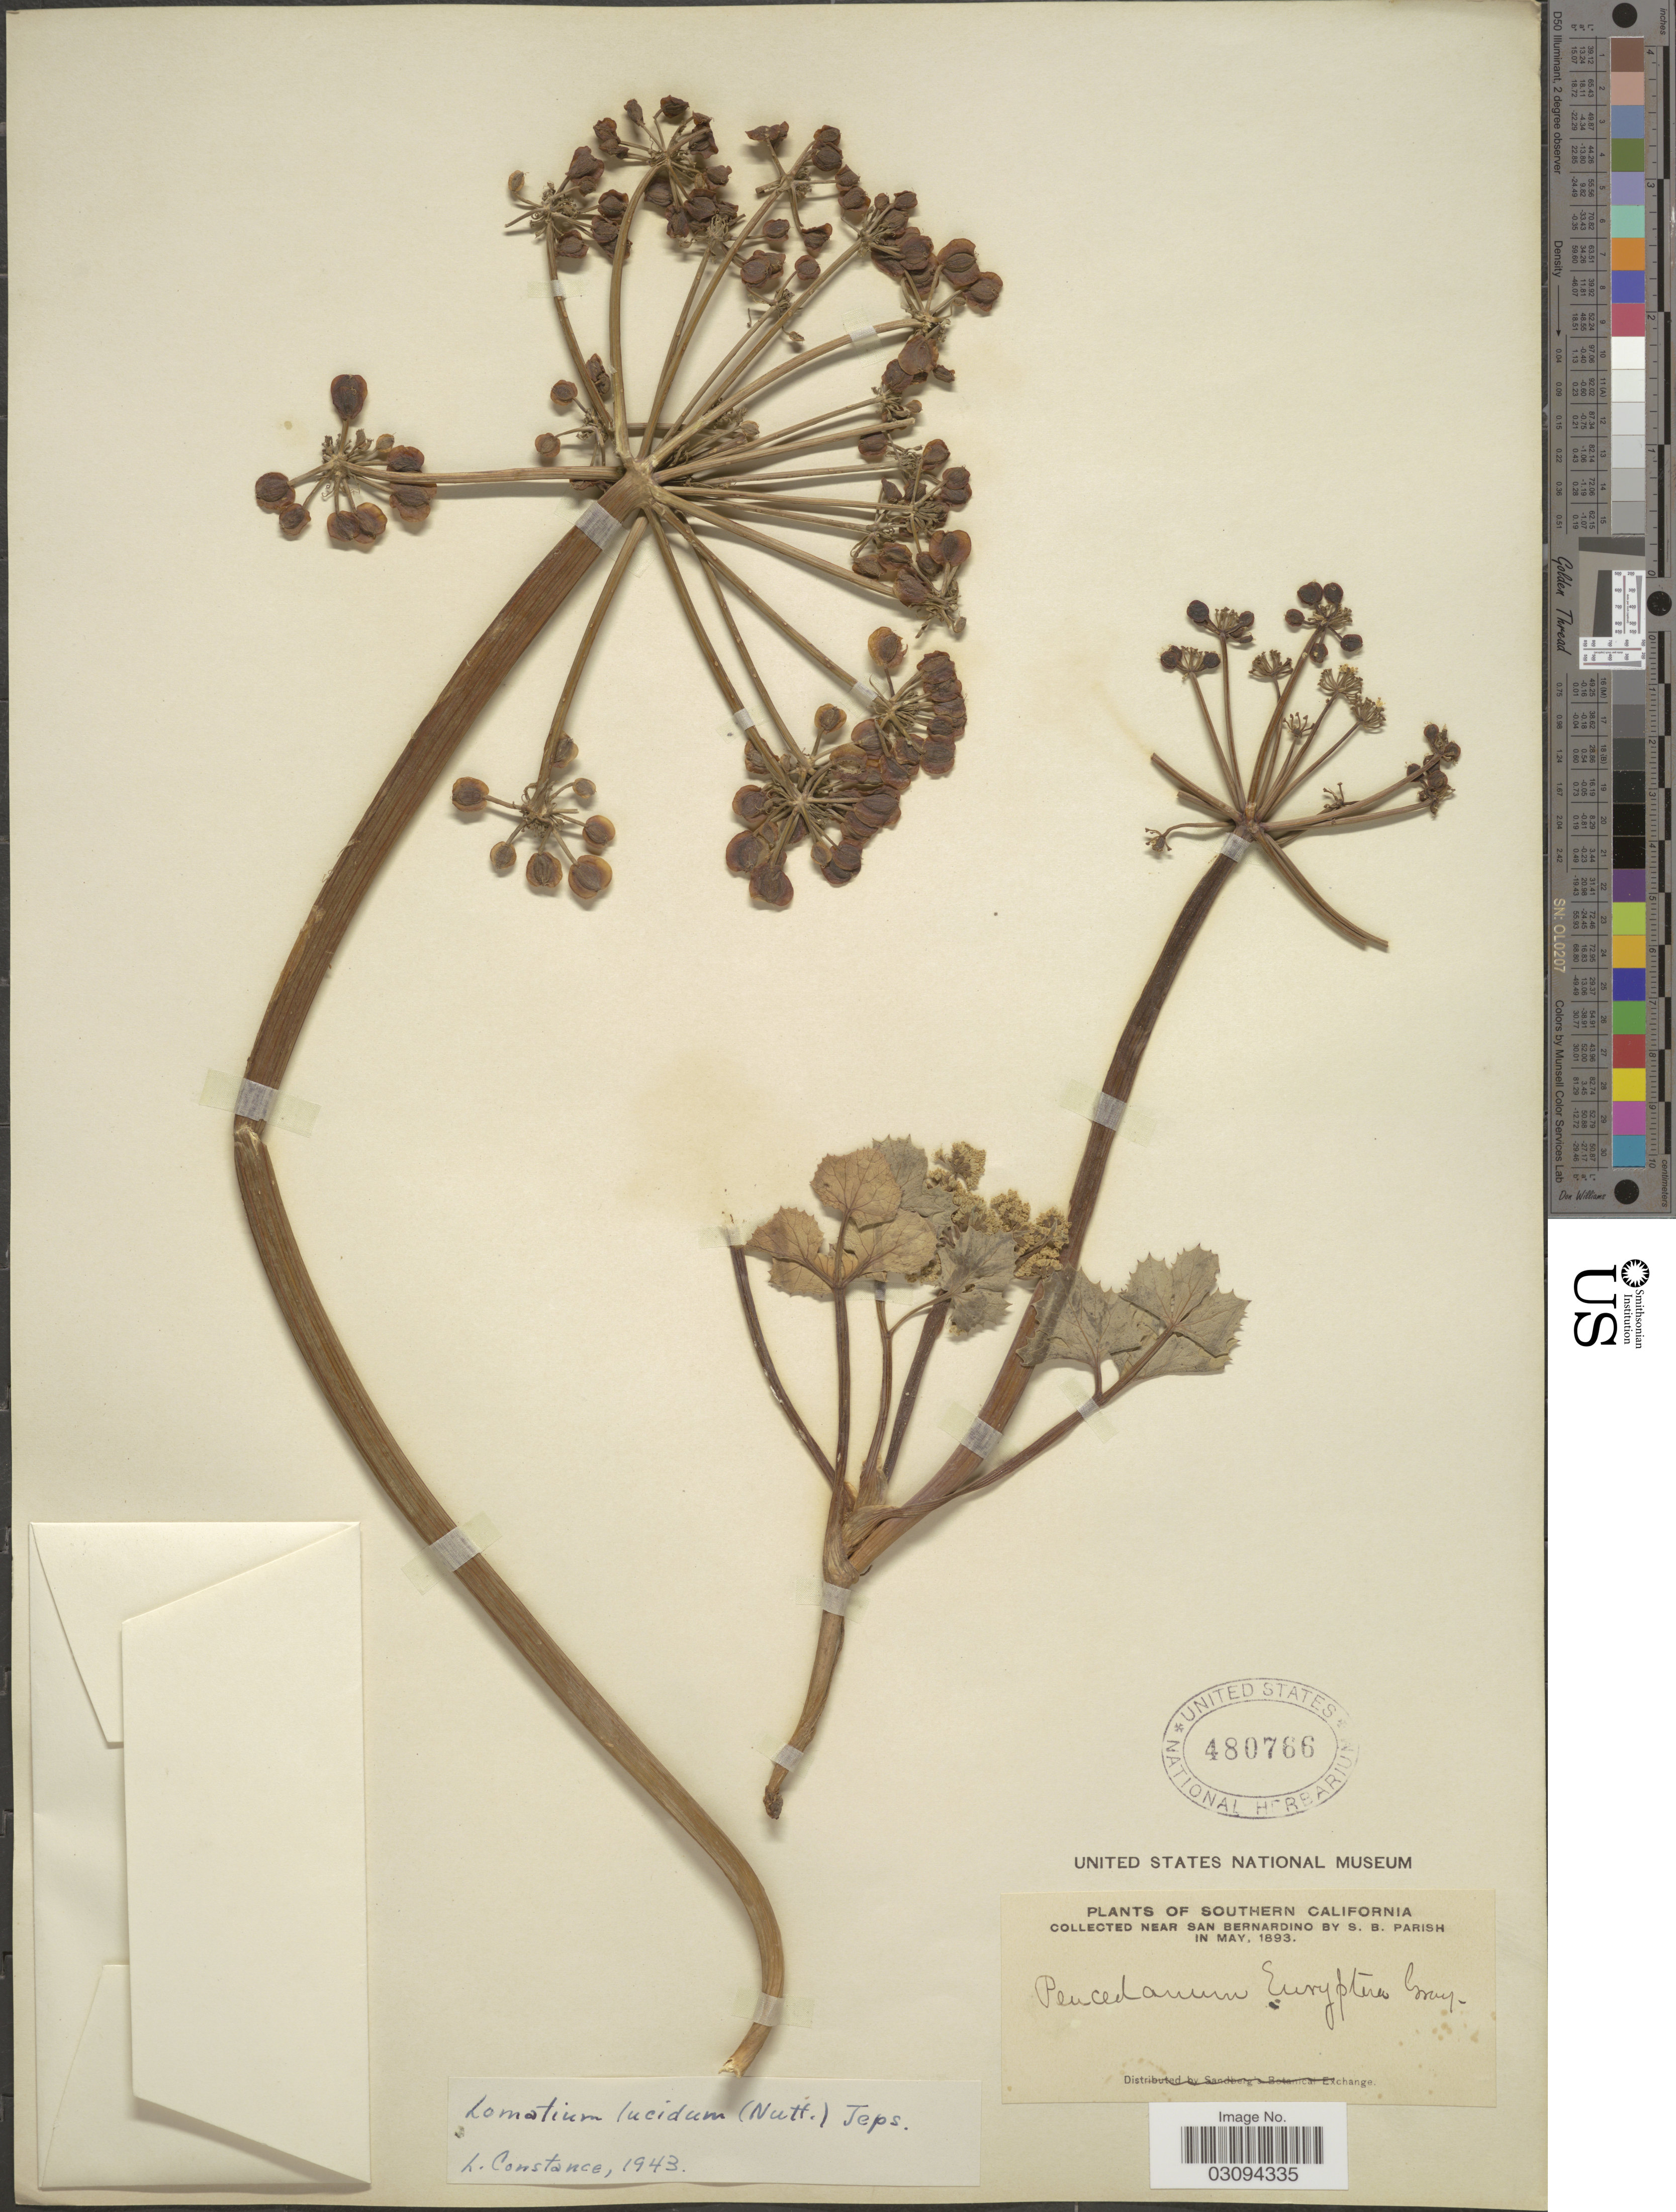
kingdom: Plantae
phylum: Tracheophyta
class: Magnoliopsida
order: Apiales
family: Apiaceae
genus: Lomatium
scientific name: Lomatium lucidum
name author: (Nutt. ex Torr. & A. Gray) Jeps.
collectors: S. B. Parish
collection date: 1893-05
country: United States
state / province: California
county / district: San Bernardino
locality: Southern California. Near San Bernardino.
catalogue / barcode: US 480766